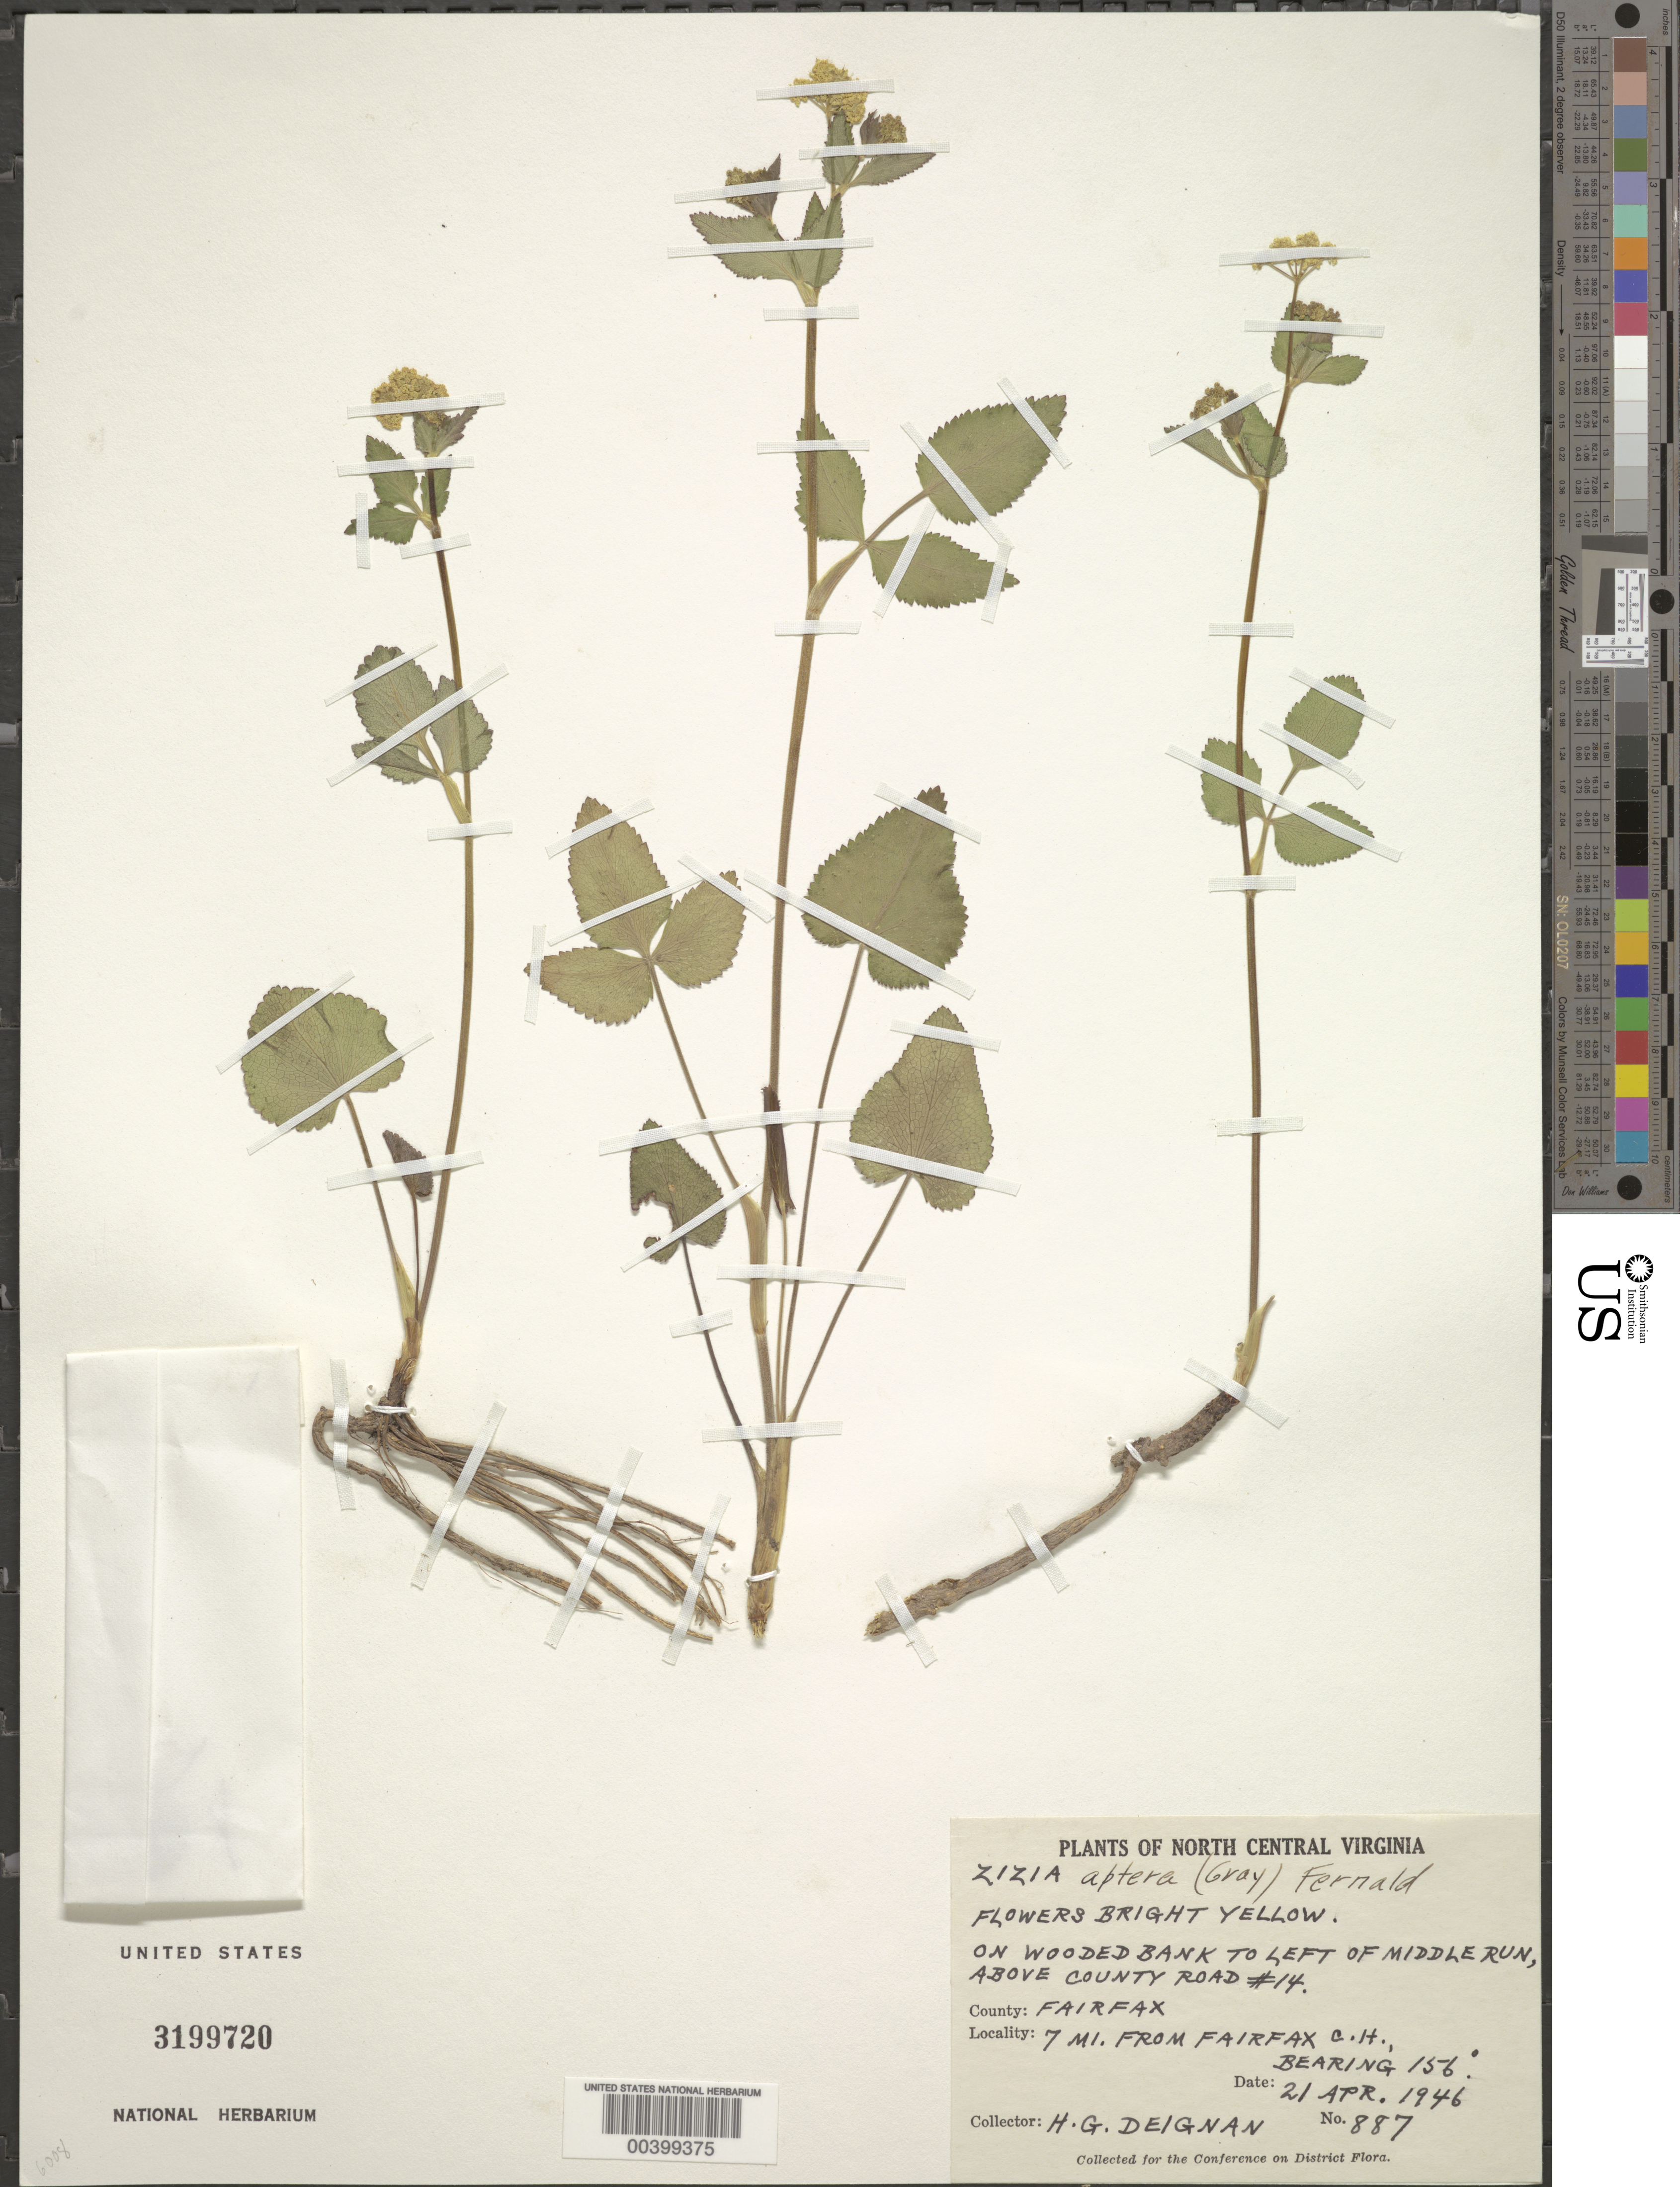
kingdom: Plantae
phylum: Tracheophyta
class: Magnoliopsida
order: Apiales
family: Apiaceae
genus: Zizia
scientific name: Zizia aptera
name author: (A. Gray) Fernald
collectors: H. Deignan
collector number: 887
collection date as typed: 21 Apr 1946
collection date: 1946-04-21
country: United States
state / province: Virginia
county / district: Fairfax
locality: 7 mi. from Fairfax County Courthouse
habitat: On wooded bank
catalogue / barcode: US 3199720